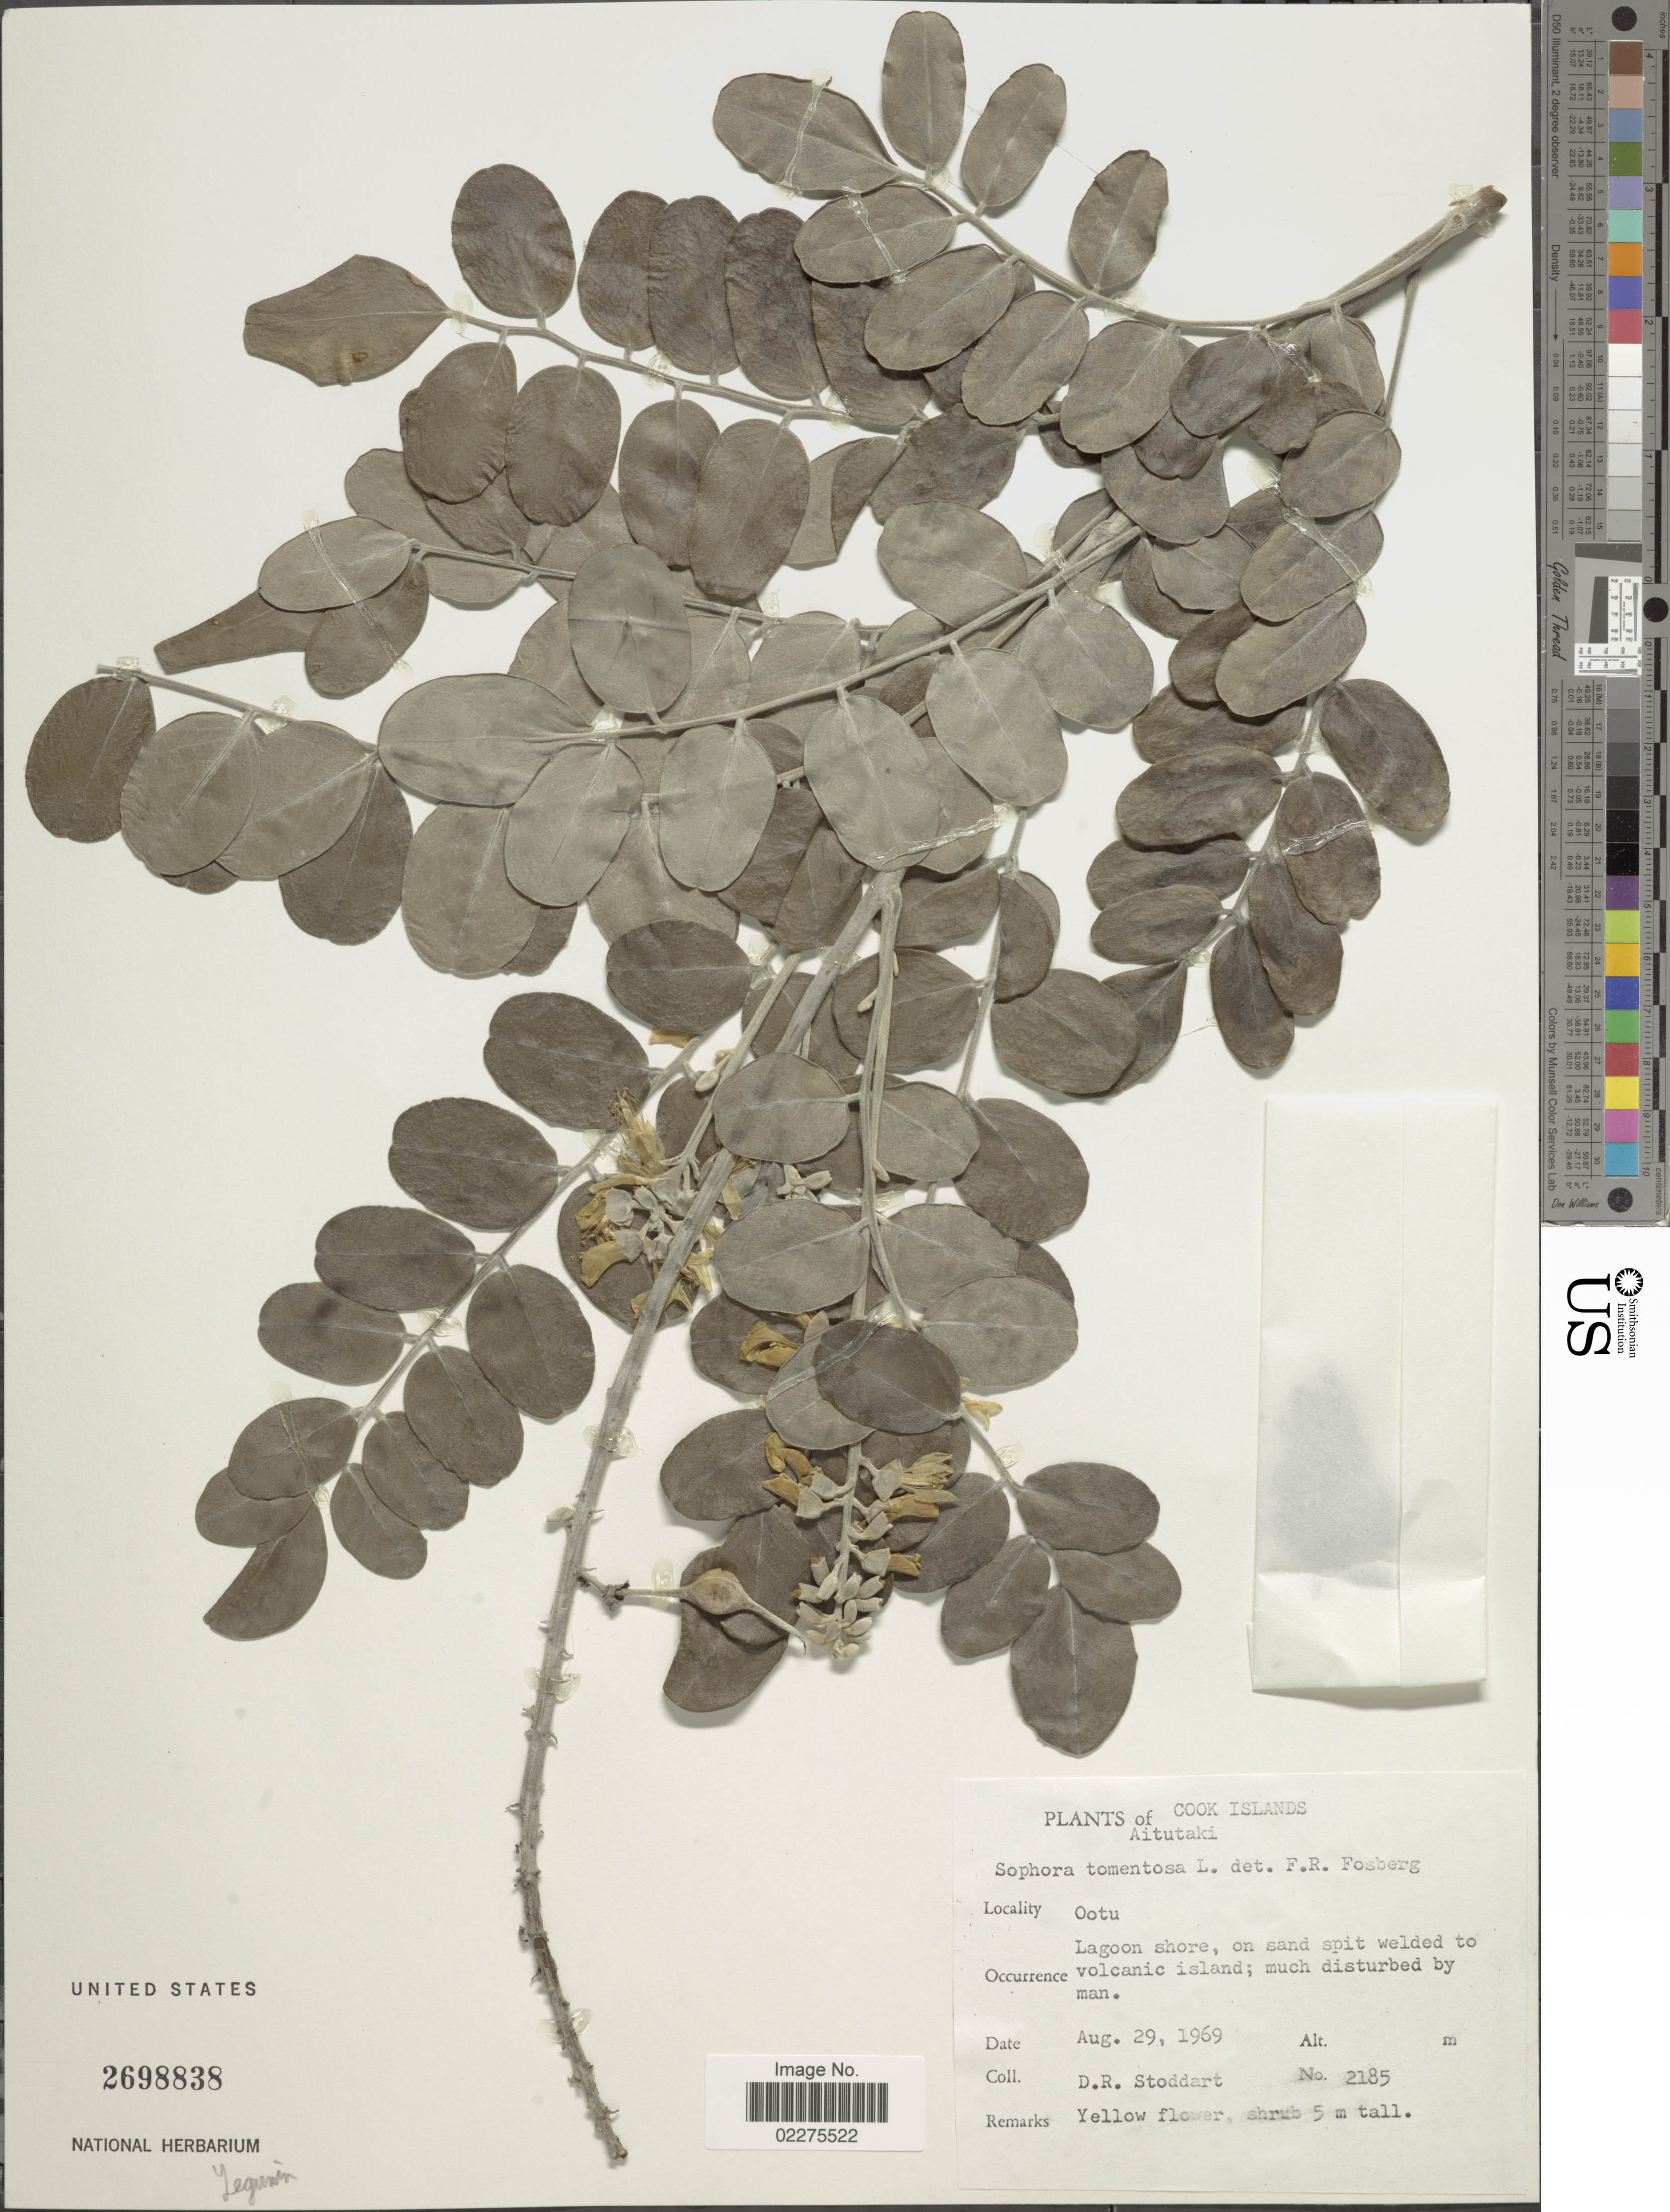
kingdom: Plantae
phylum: Tracheophyta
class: Magnoliopsida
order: Fabales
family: Fabaceae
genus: Sophora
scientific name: Sophora tomentosa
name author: L.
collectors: D. R. Stoddart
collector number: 2185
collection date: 1969-08-29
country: Cook Islands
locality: Aitutaki. Ootu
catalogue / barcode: US 2698838